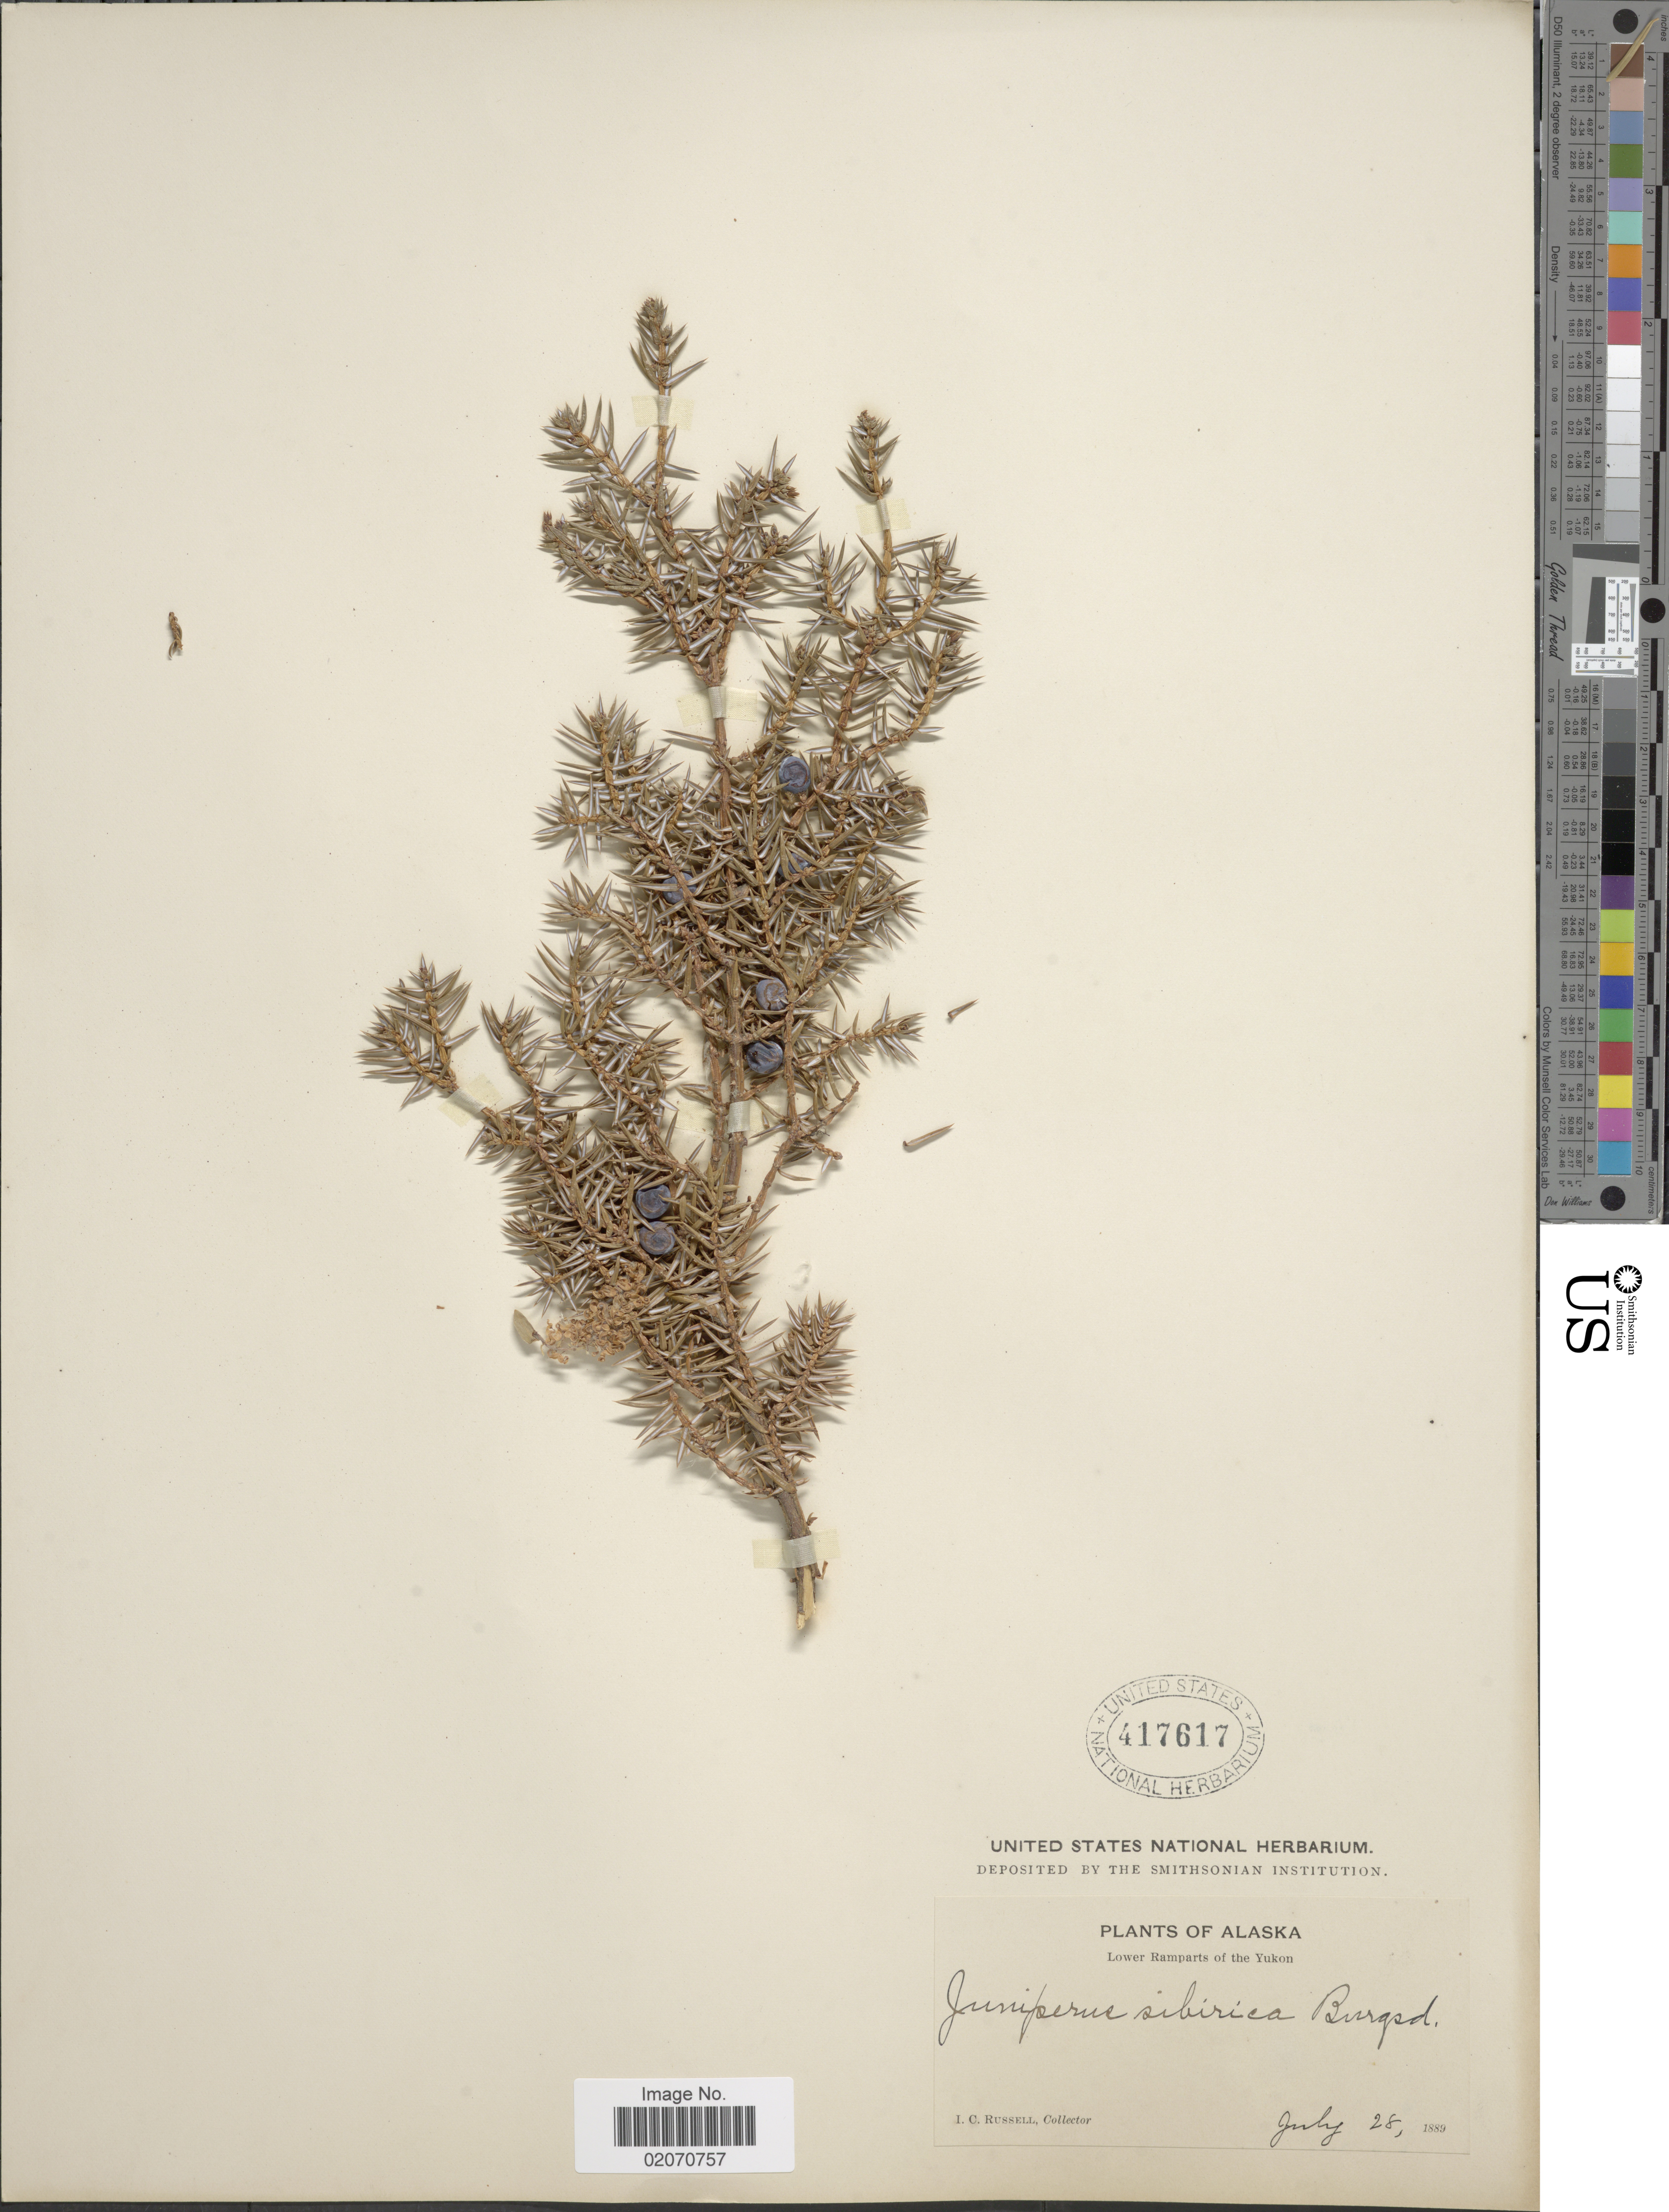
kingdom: Plantae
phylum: Tracheophyta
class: Pinopsida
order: Pinales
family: Cupressaceae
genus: Juniperus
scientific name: Juniperus communis subsp. nana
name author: (Willd.) Syme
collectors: I. C. Russell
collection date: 1889-07-28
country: United States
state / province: Alaska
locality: Lower Ramparts of the Yukon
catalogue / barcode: US 417617